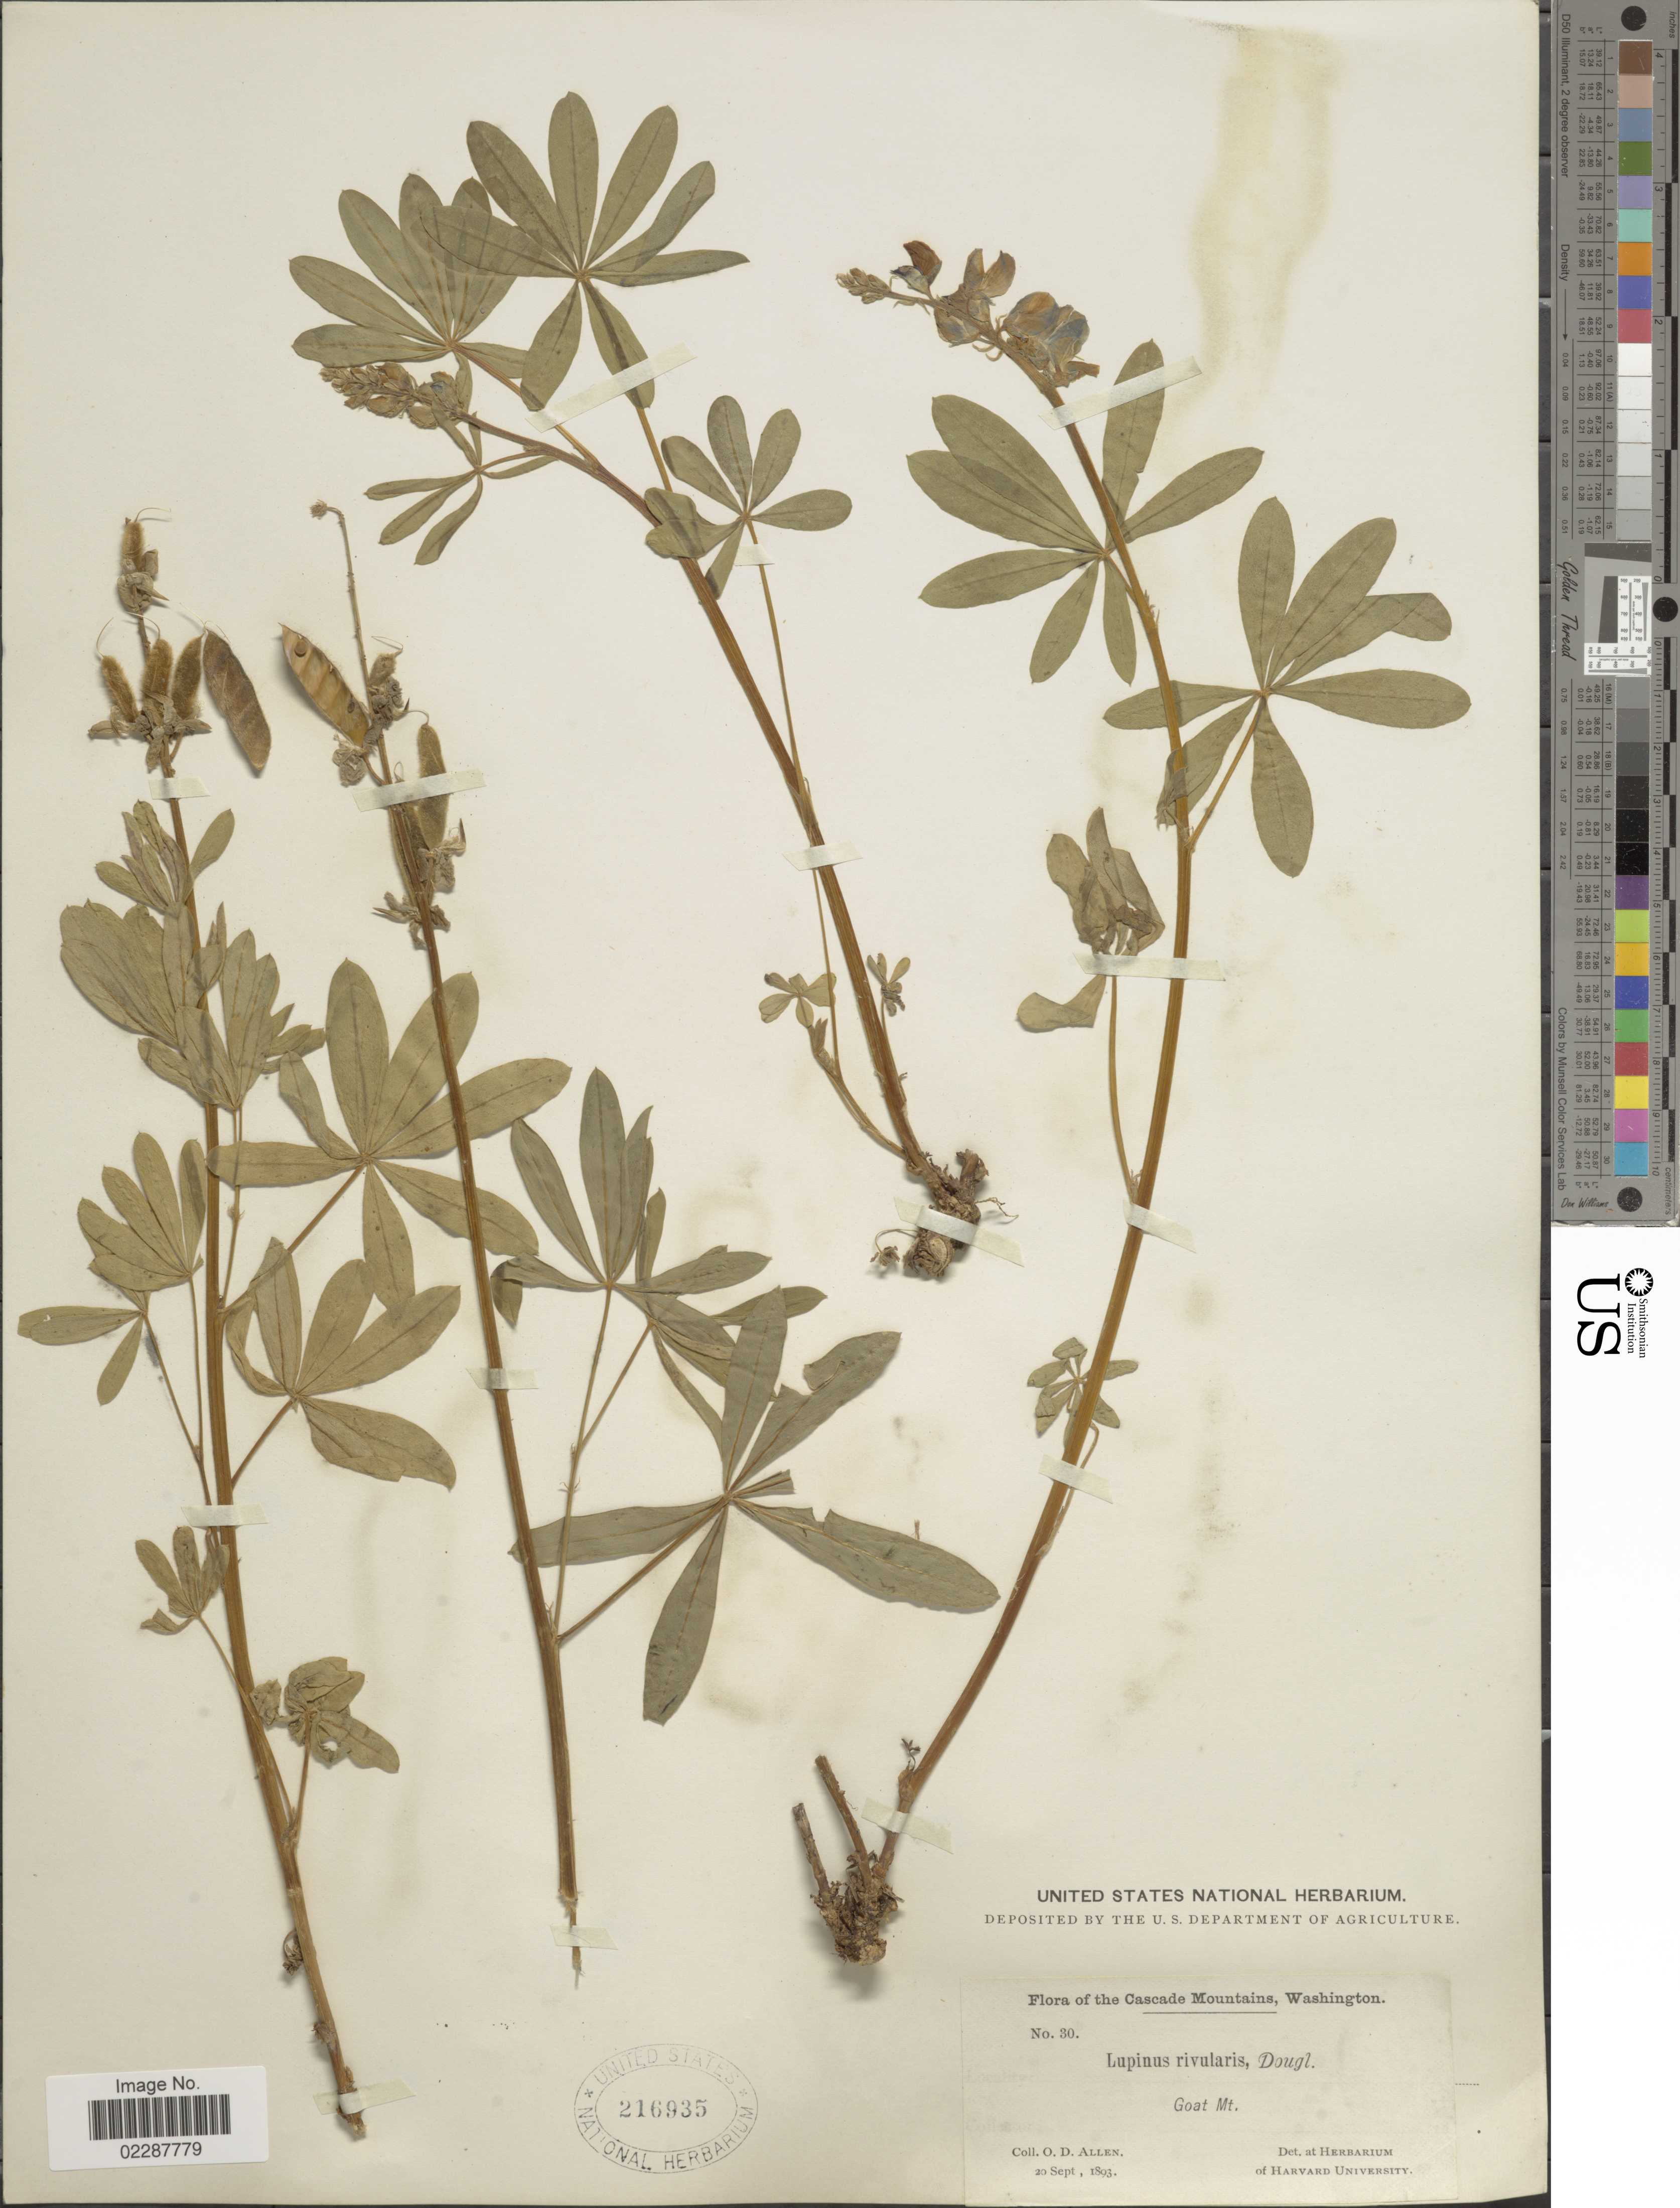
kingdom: Plantae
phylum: Tracheophyta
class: Magnoliopsida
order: Fabales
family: Fabaceae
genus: Lupinus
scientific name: Lupinus subalpinus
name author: Piper & B.L. Rob.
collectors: O. D. Allen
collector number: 30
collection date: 1893-09-20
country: United States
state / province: Washington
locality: Cascade Mountains, Goat Mt.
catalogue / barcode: US 216935